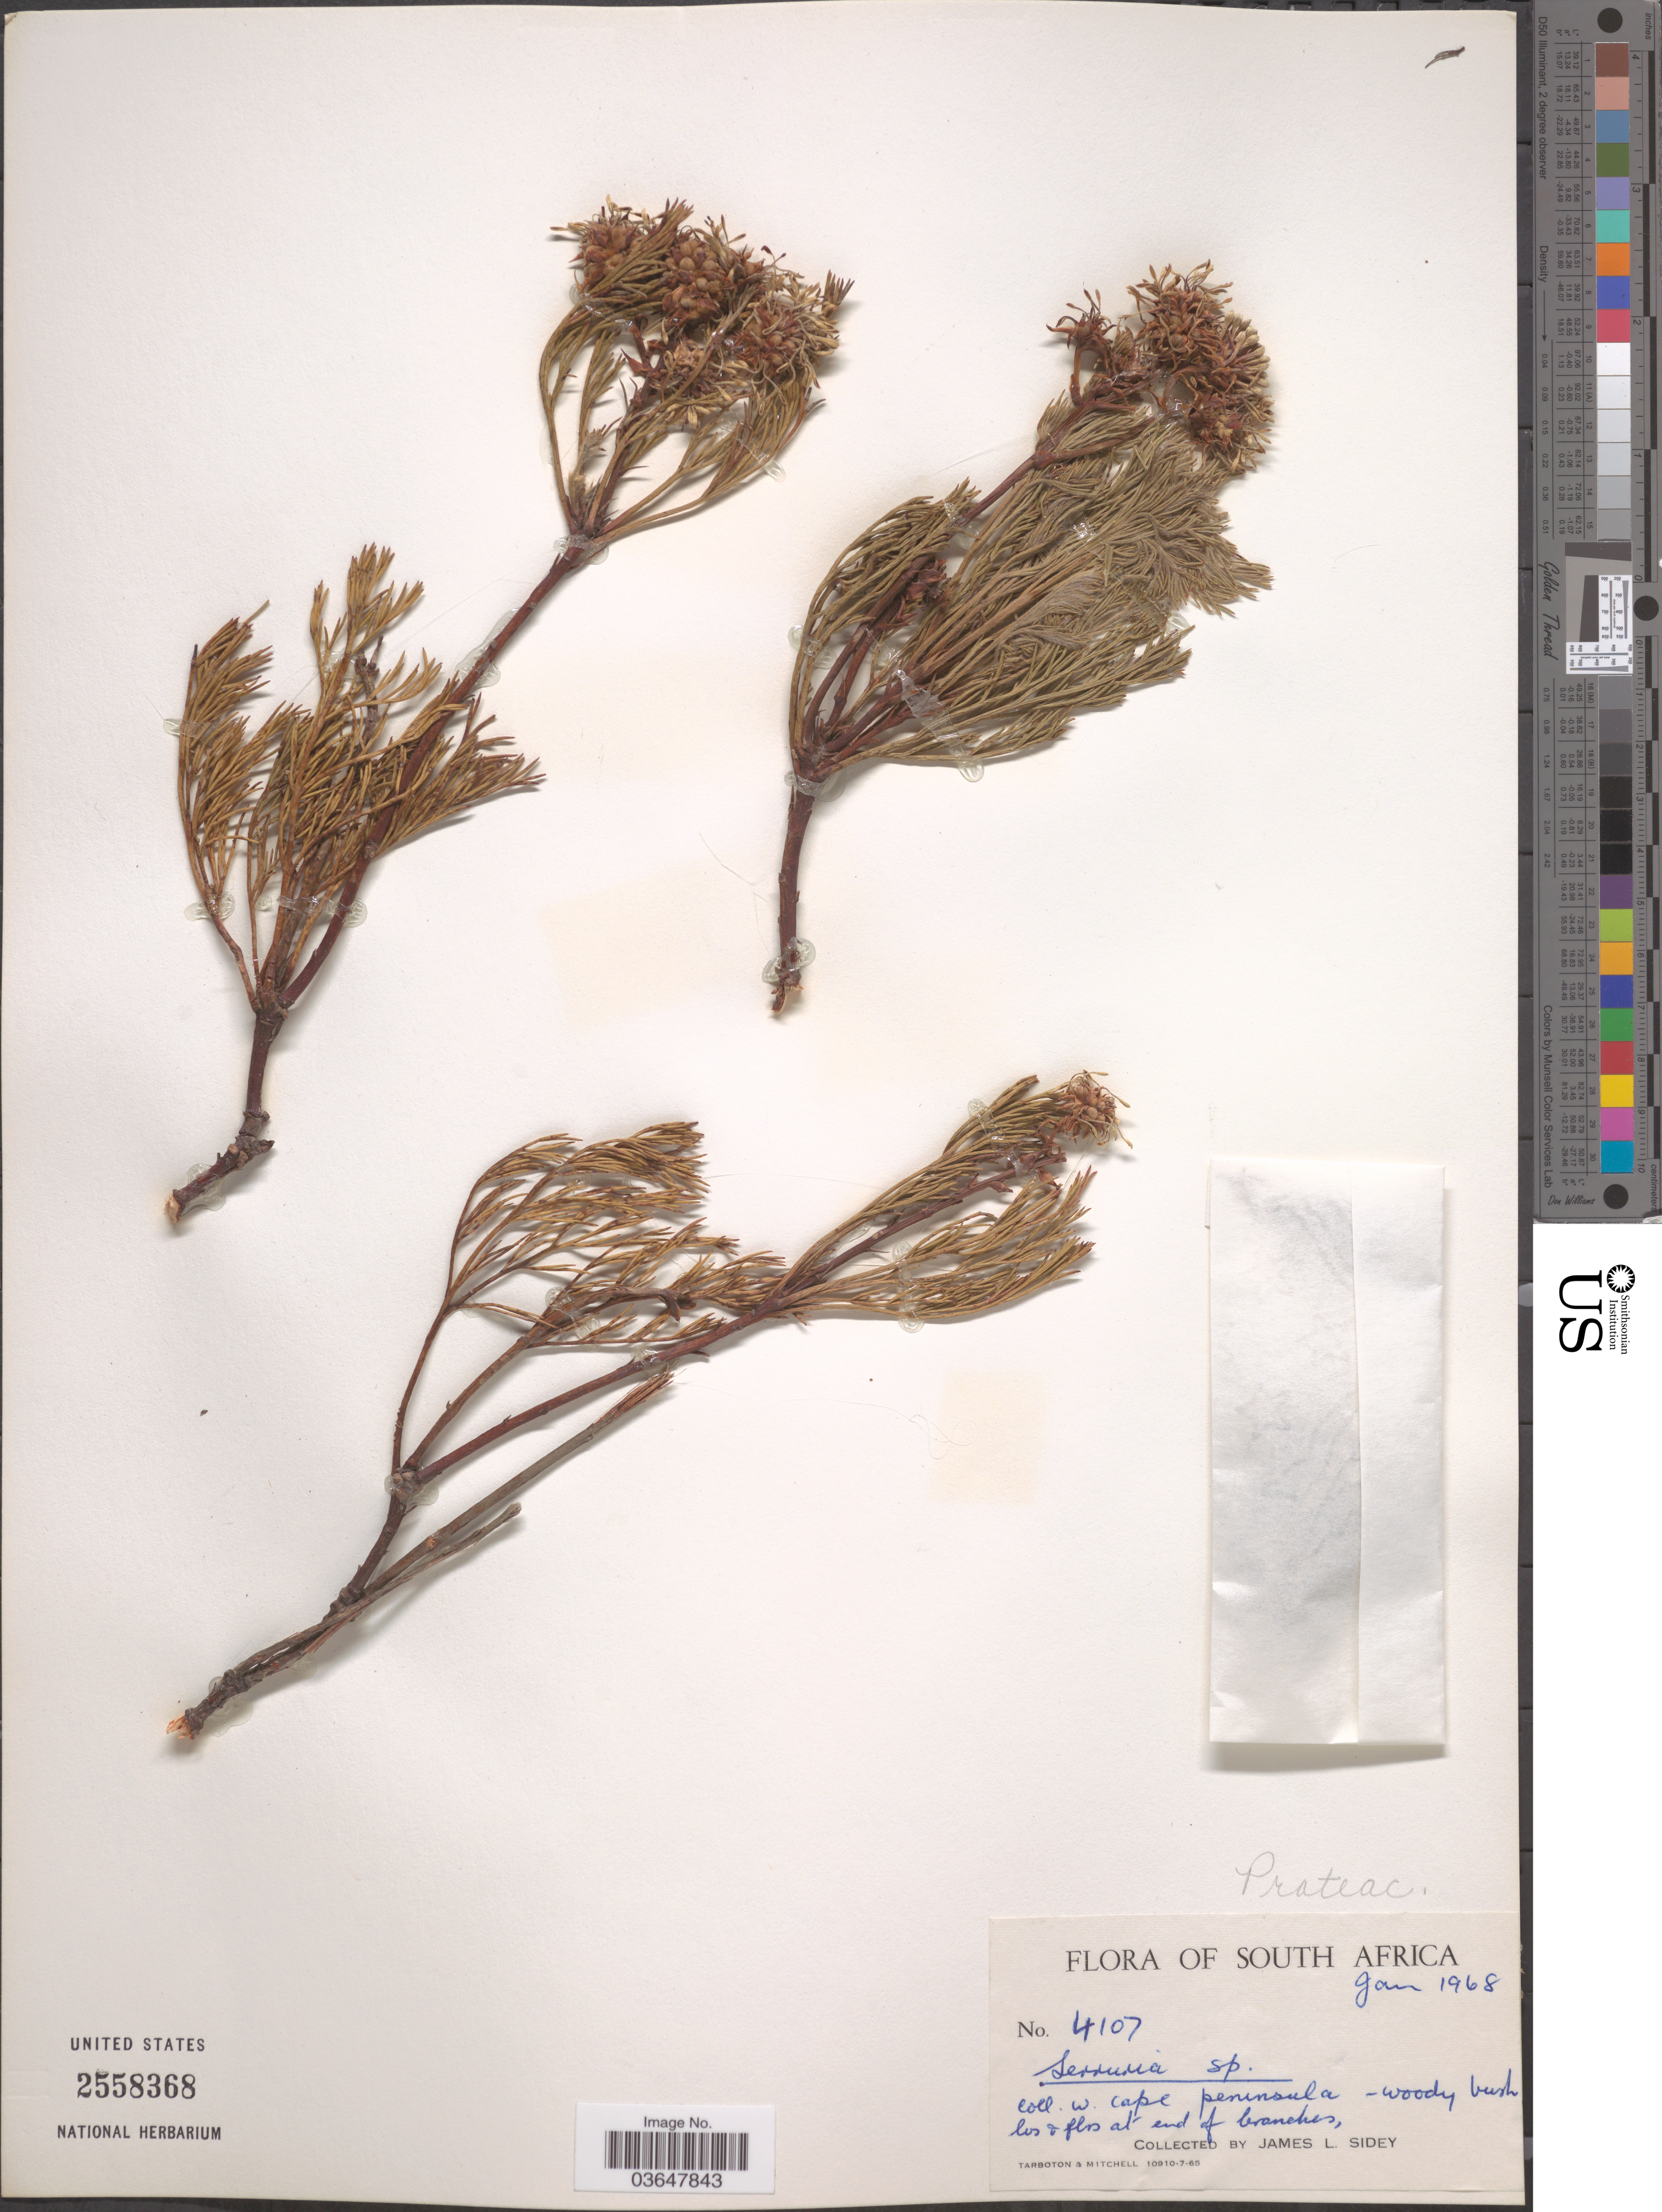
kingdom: Plantae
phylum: Tracheophyta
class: Magnoliopsida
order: Proteales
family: Proteaceae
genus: Serruria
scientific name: Serruria sp.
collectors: J. L. Sidey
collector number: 4107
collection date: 1968-01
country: South Africa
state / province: Western Cape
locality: W. Cape peninsula.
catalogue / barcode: US 2558368